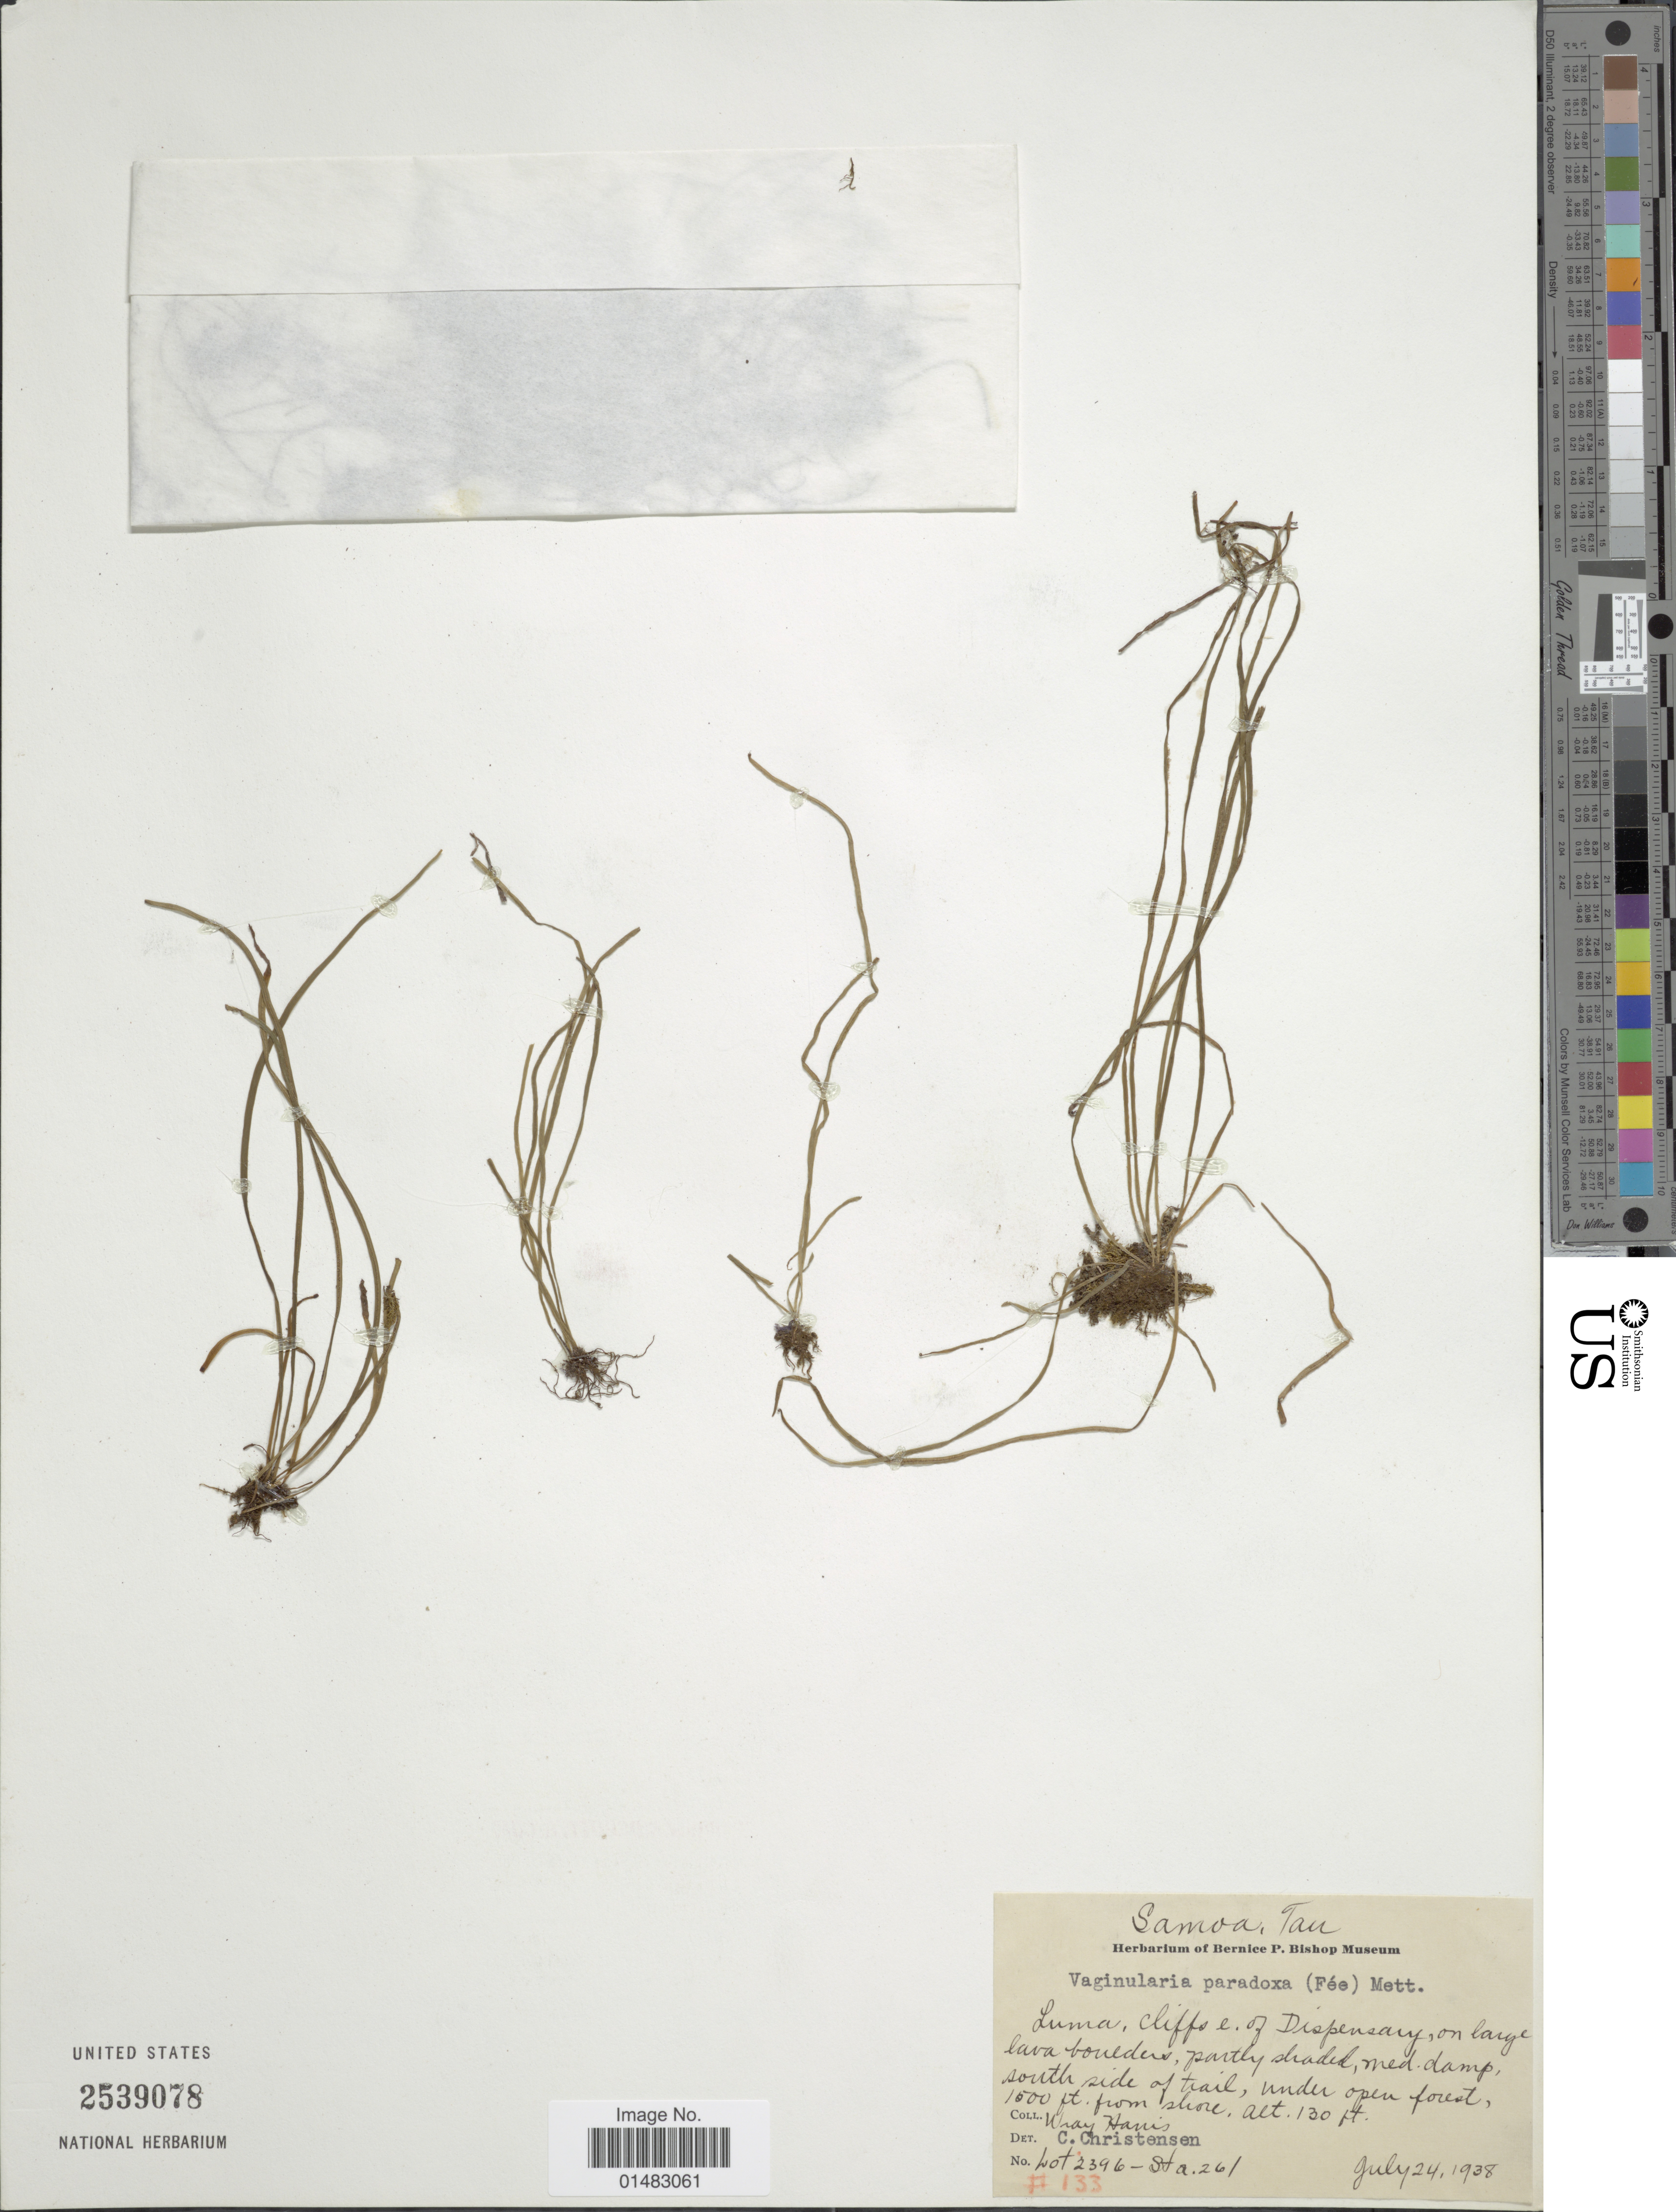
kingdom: Plantae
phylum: Tracheophyta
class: Polypodiopsida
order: Polypodiales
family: Pteridaceae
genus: Vaginularia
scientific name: Vaginularia paradoxa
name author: (Fée) Mett. ex Miq.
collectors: W. Harris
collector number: WOT2396-STa26/133*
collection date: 1938-08-24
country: American Samoa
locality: Samoa, Tau, med. damp, south side of trail, under open forest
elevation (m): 40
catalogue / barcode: US 2539078